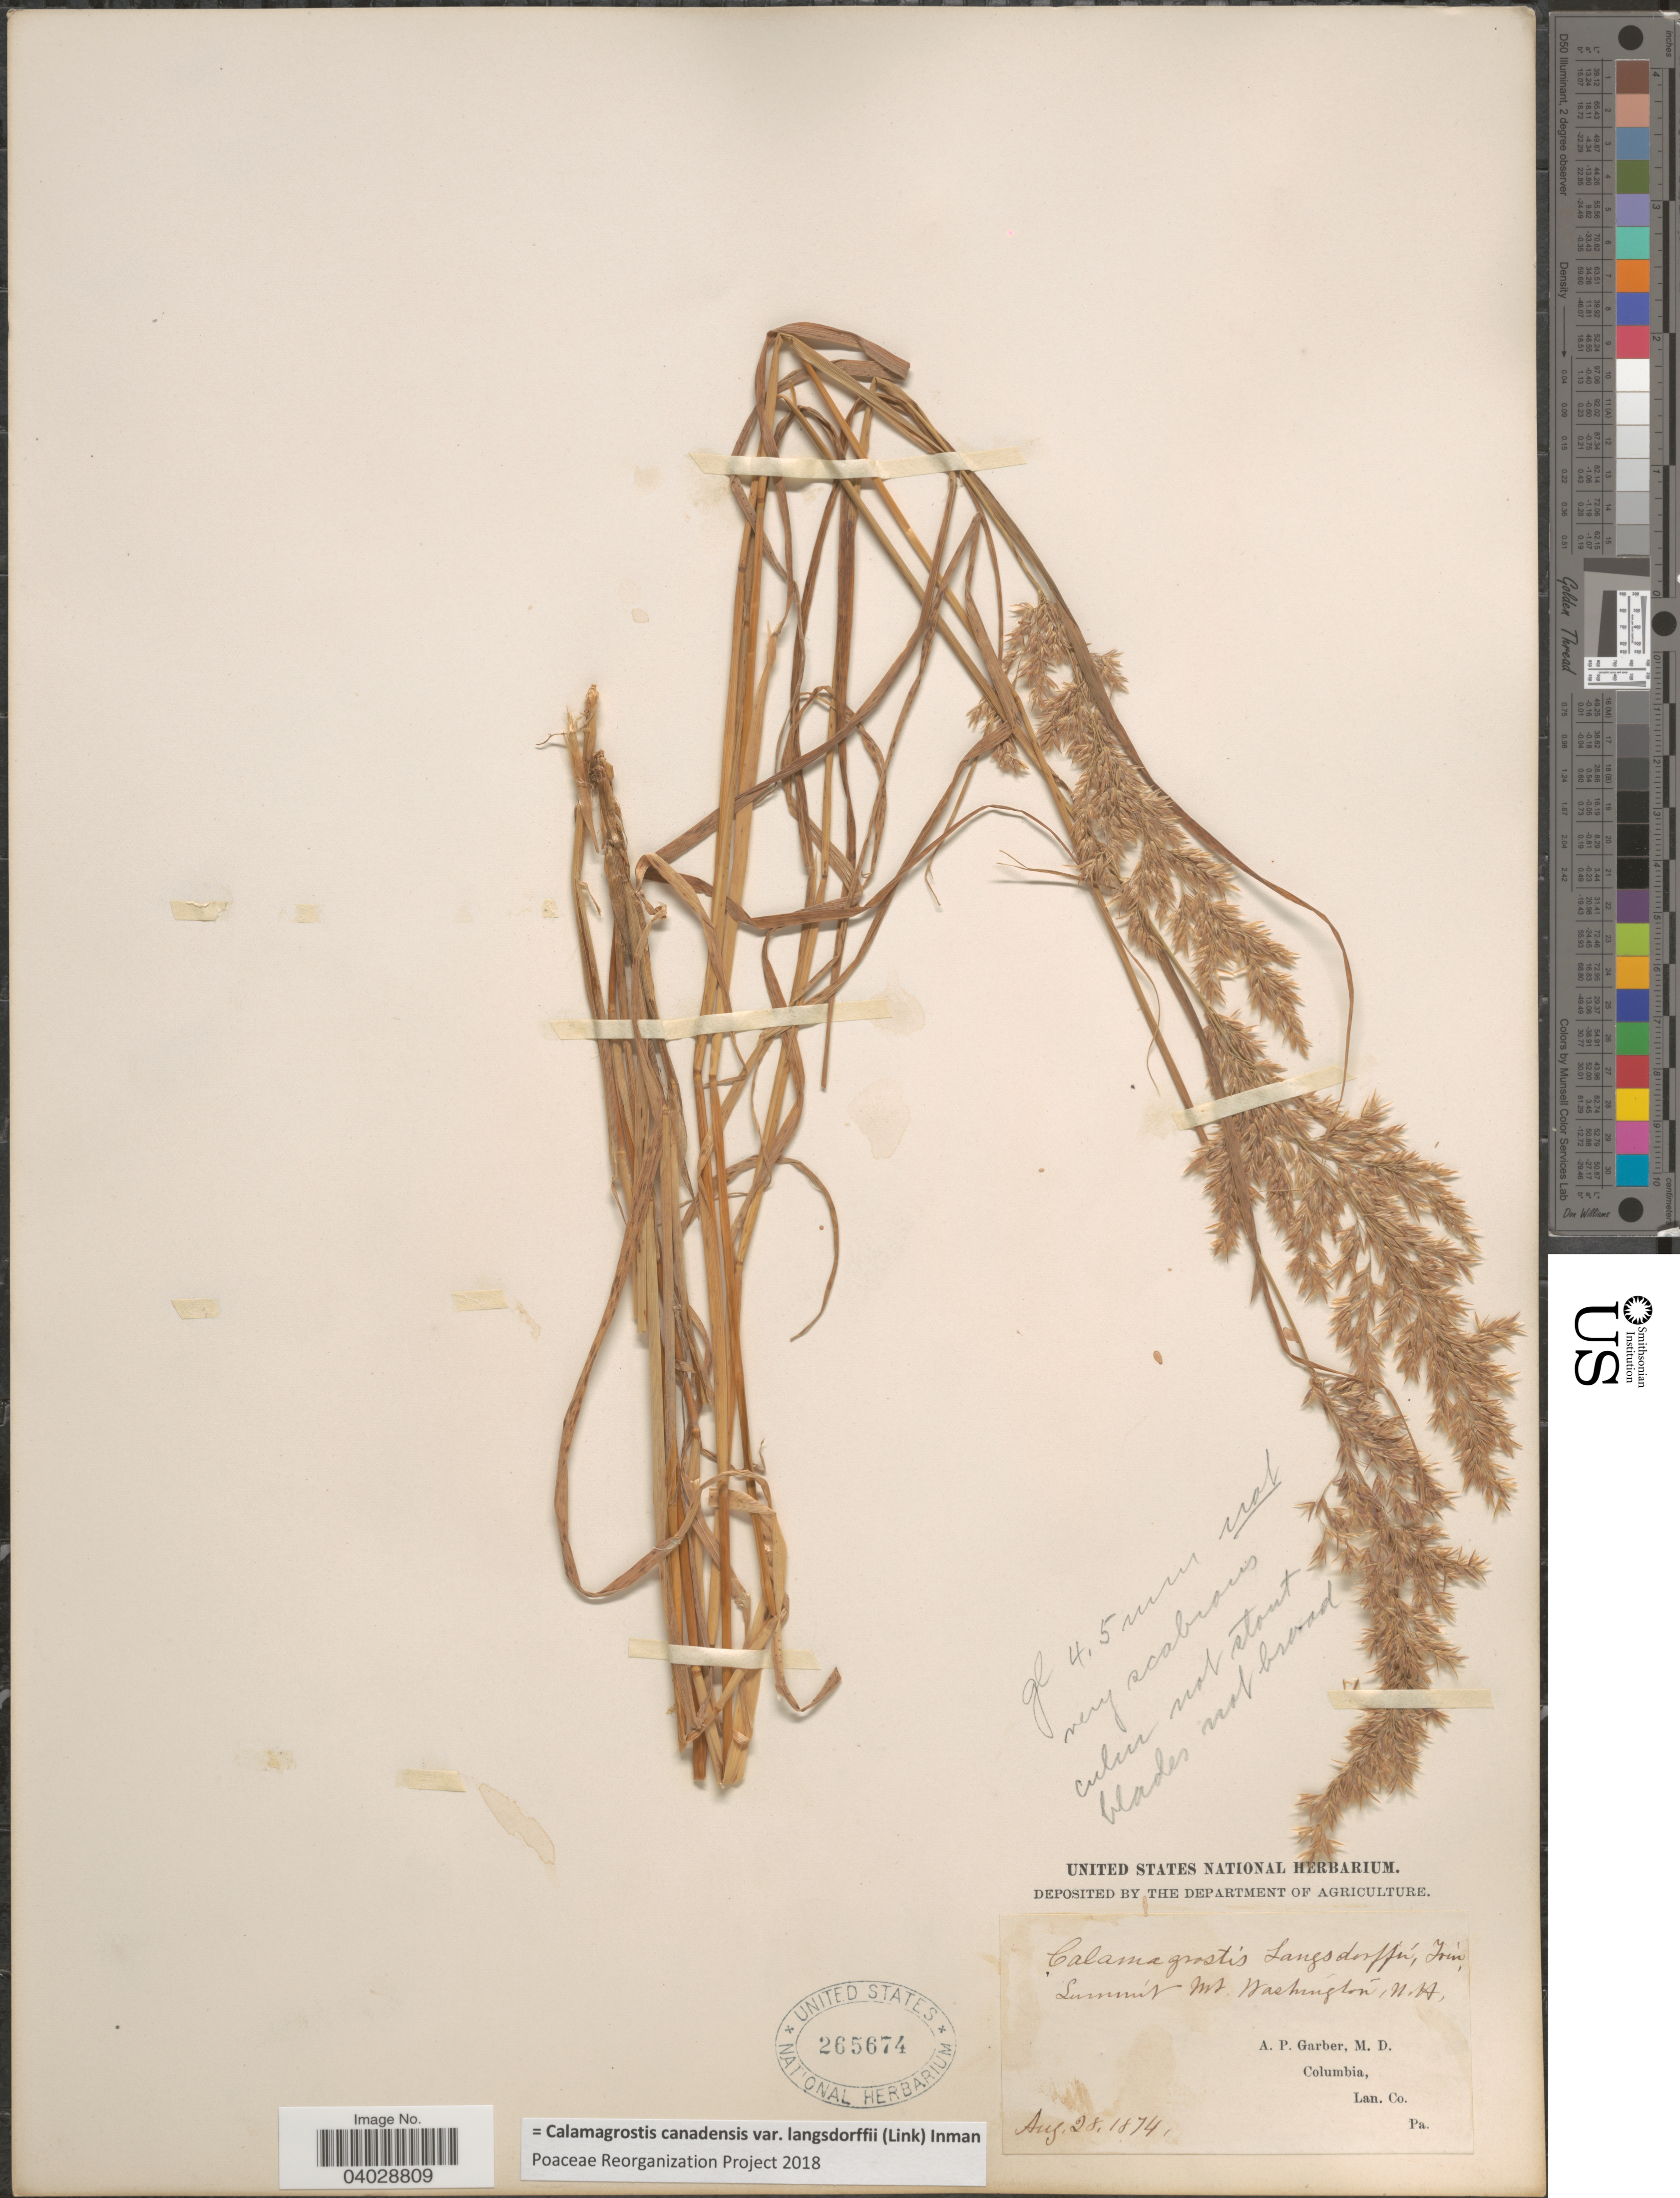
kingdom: Plantae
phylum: Tracheophyta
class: Liliopsida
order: Poales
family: Poaceae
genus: Calamagrostis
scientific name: Calamagrostis canadensis var. langsdorffii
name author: (Link) Inman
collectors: A. P. Garber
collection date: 1874-08-28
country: United States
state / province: New Hampshire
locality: Summit Mt. Washington.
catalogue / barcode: US 265674